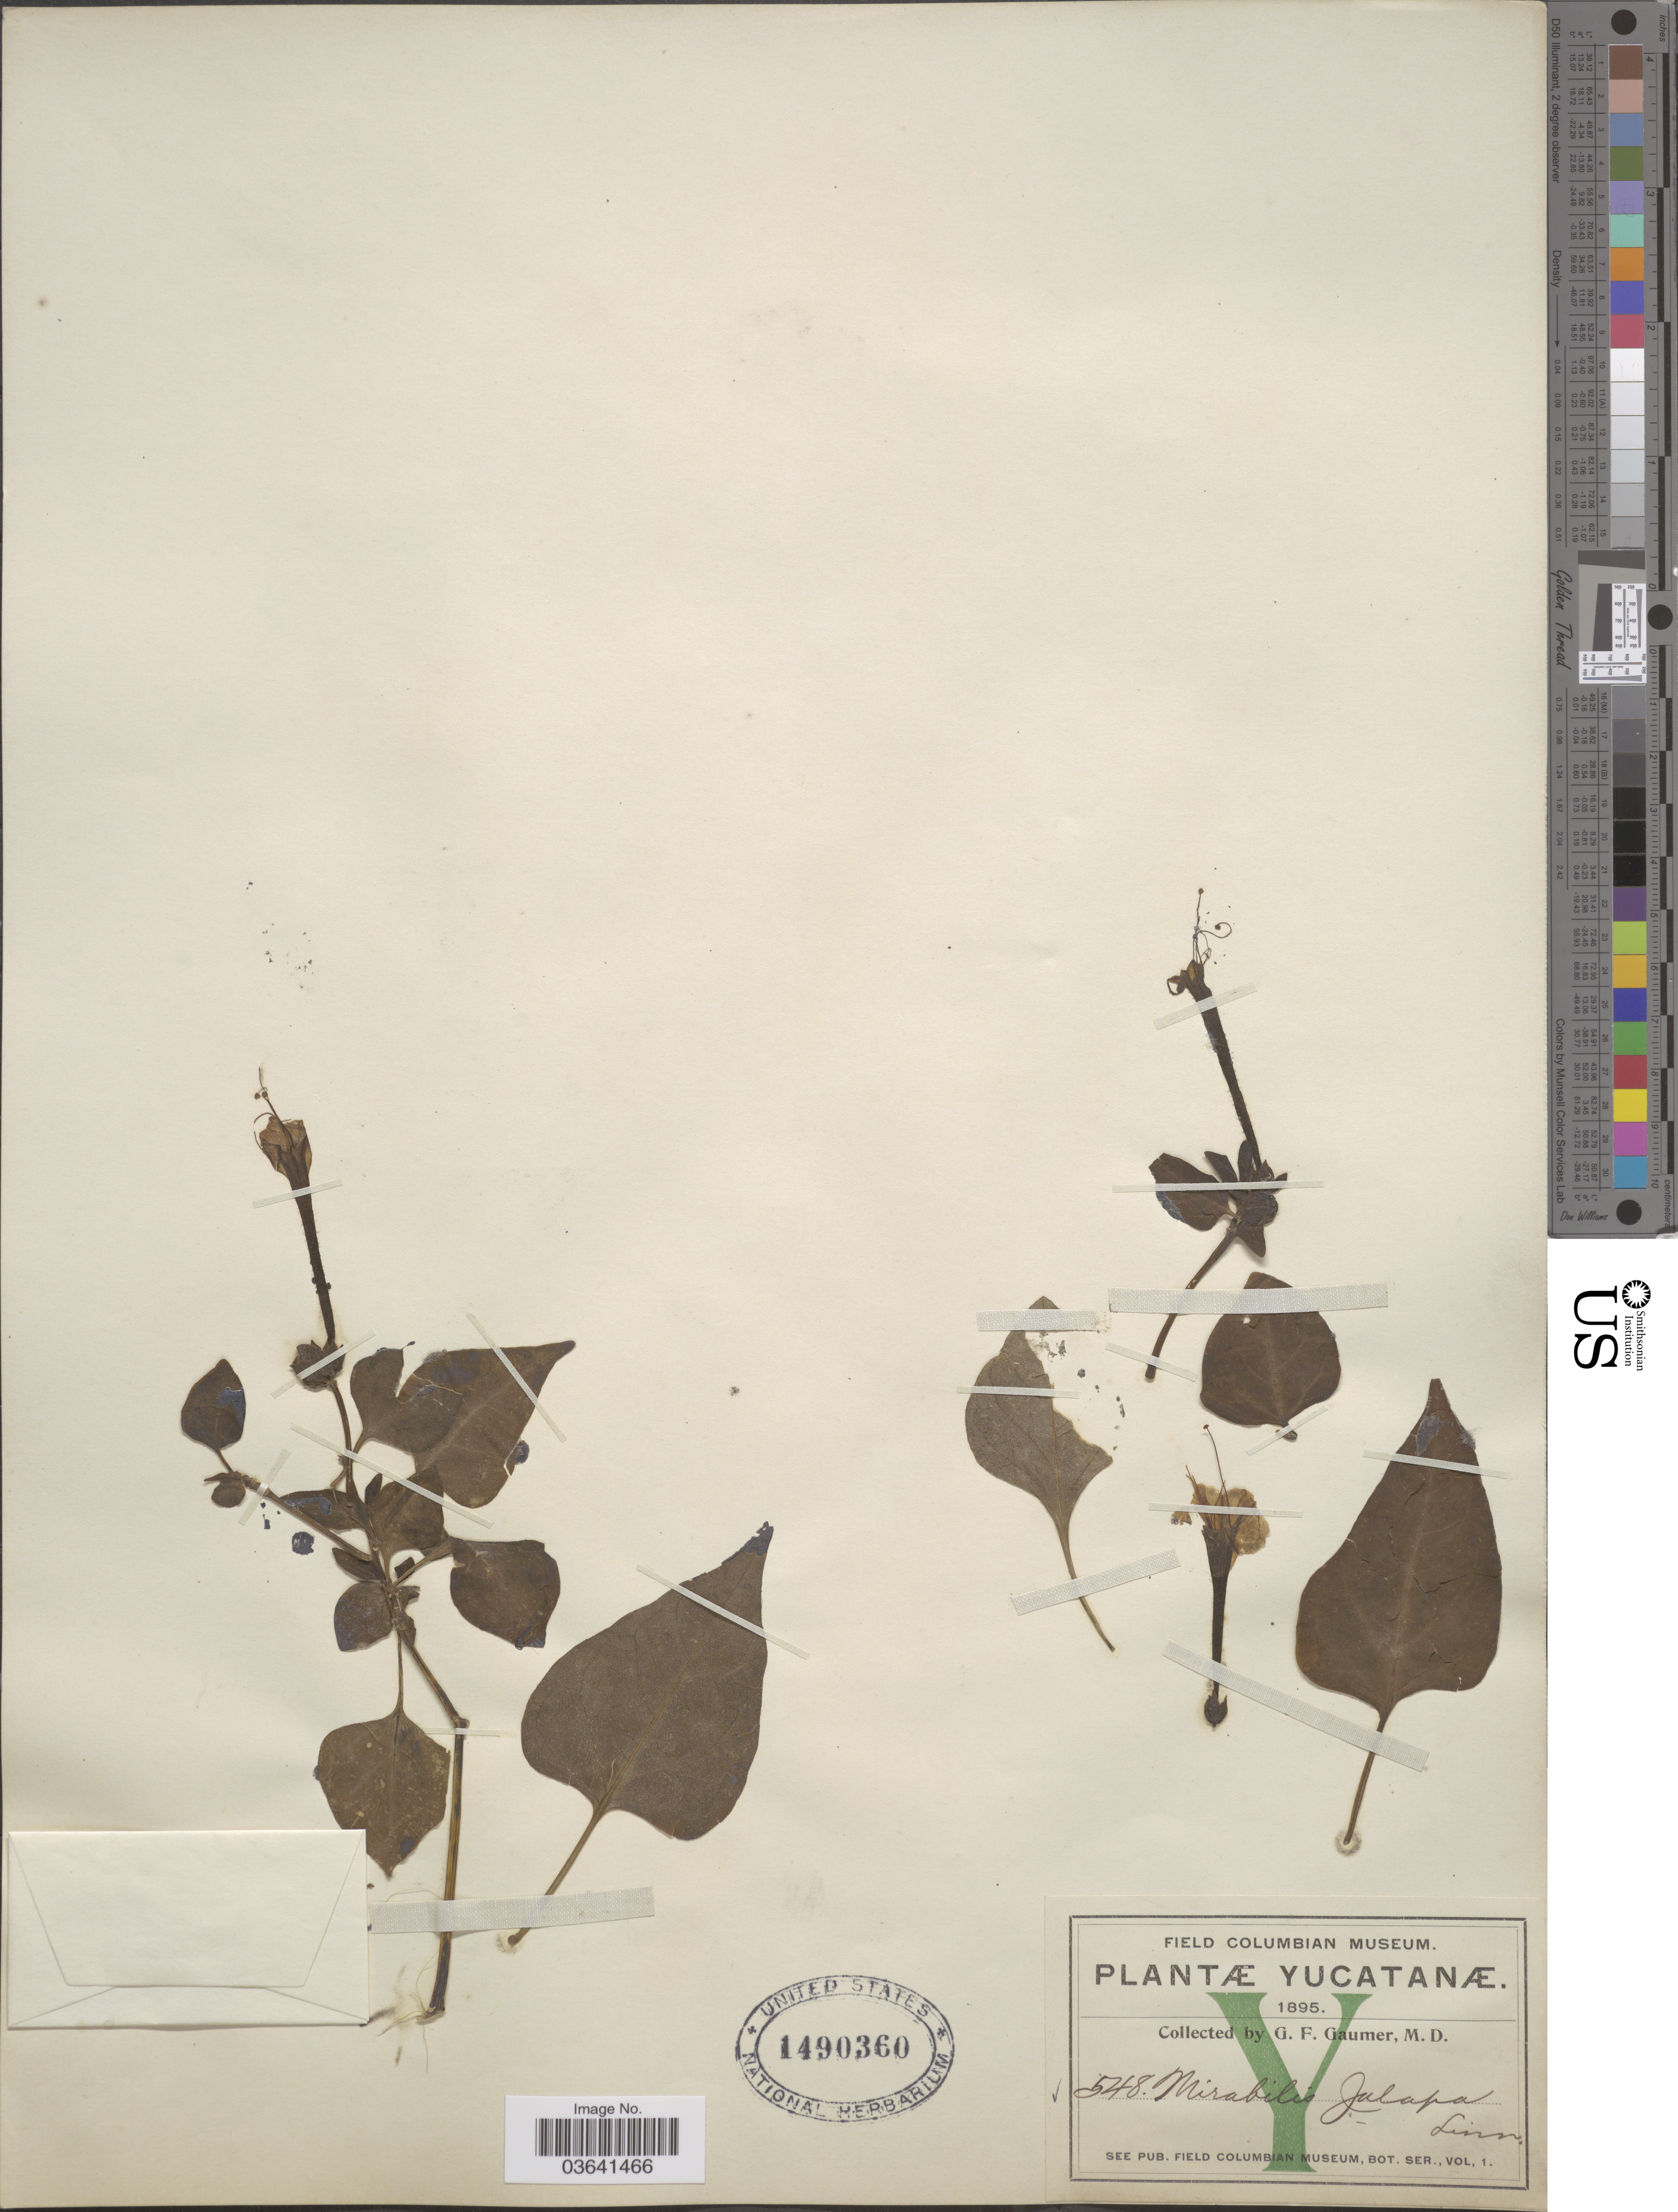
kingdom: Plantae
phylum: Tracheophyta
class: Magnoliopsida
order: Caryophyllales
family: Nyctaginaceae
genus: Mirabilis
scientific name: Mirabilis jalapa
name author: L.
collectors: G. F. Gaumer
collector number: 548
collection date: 1895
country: Mexico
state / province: Yucatán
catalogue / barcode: US 1490360